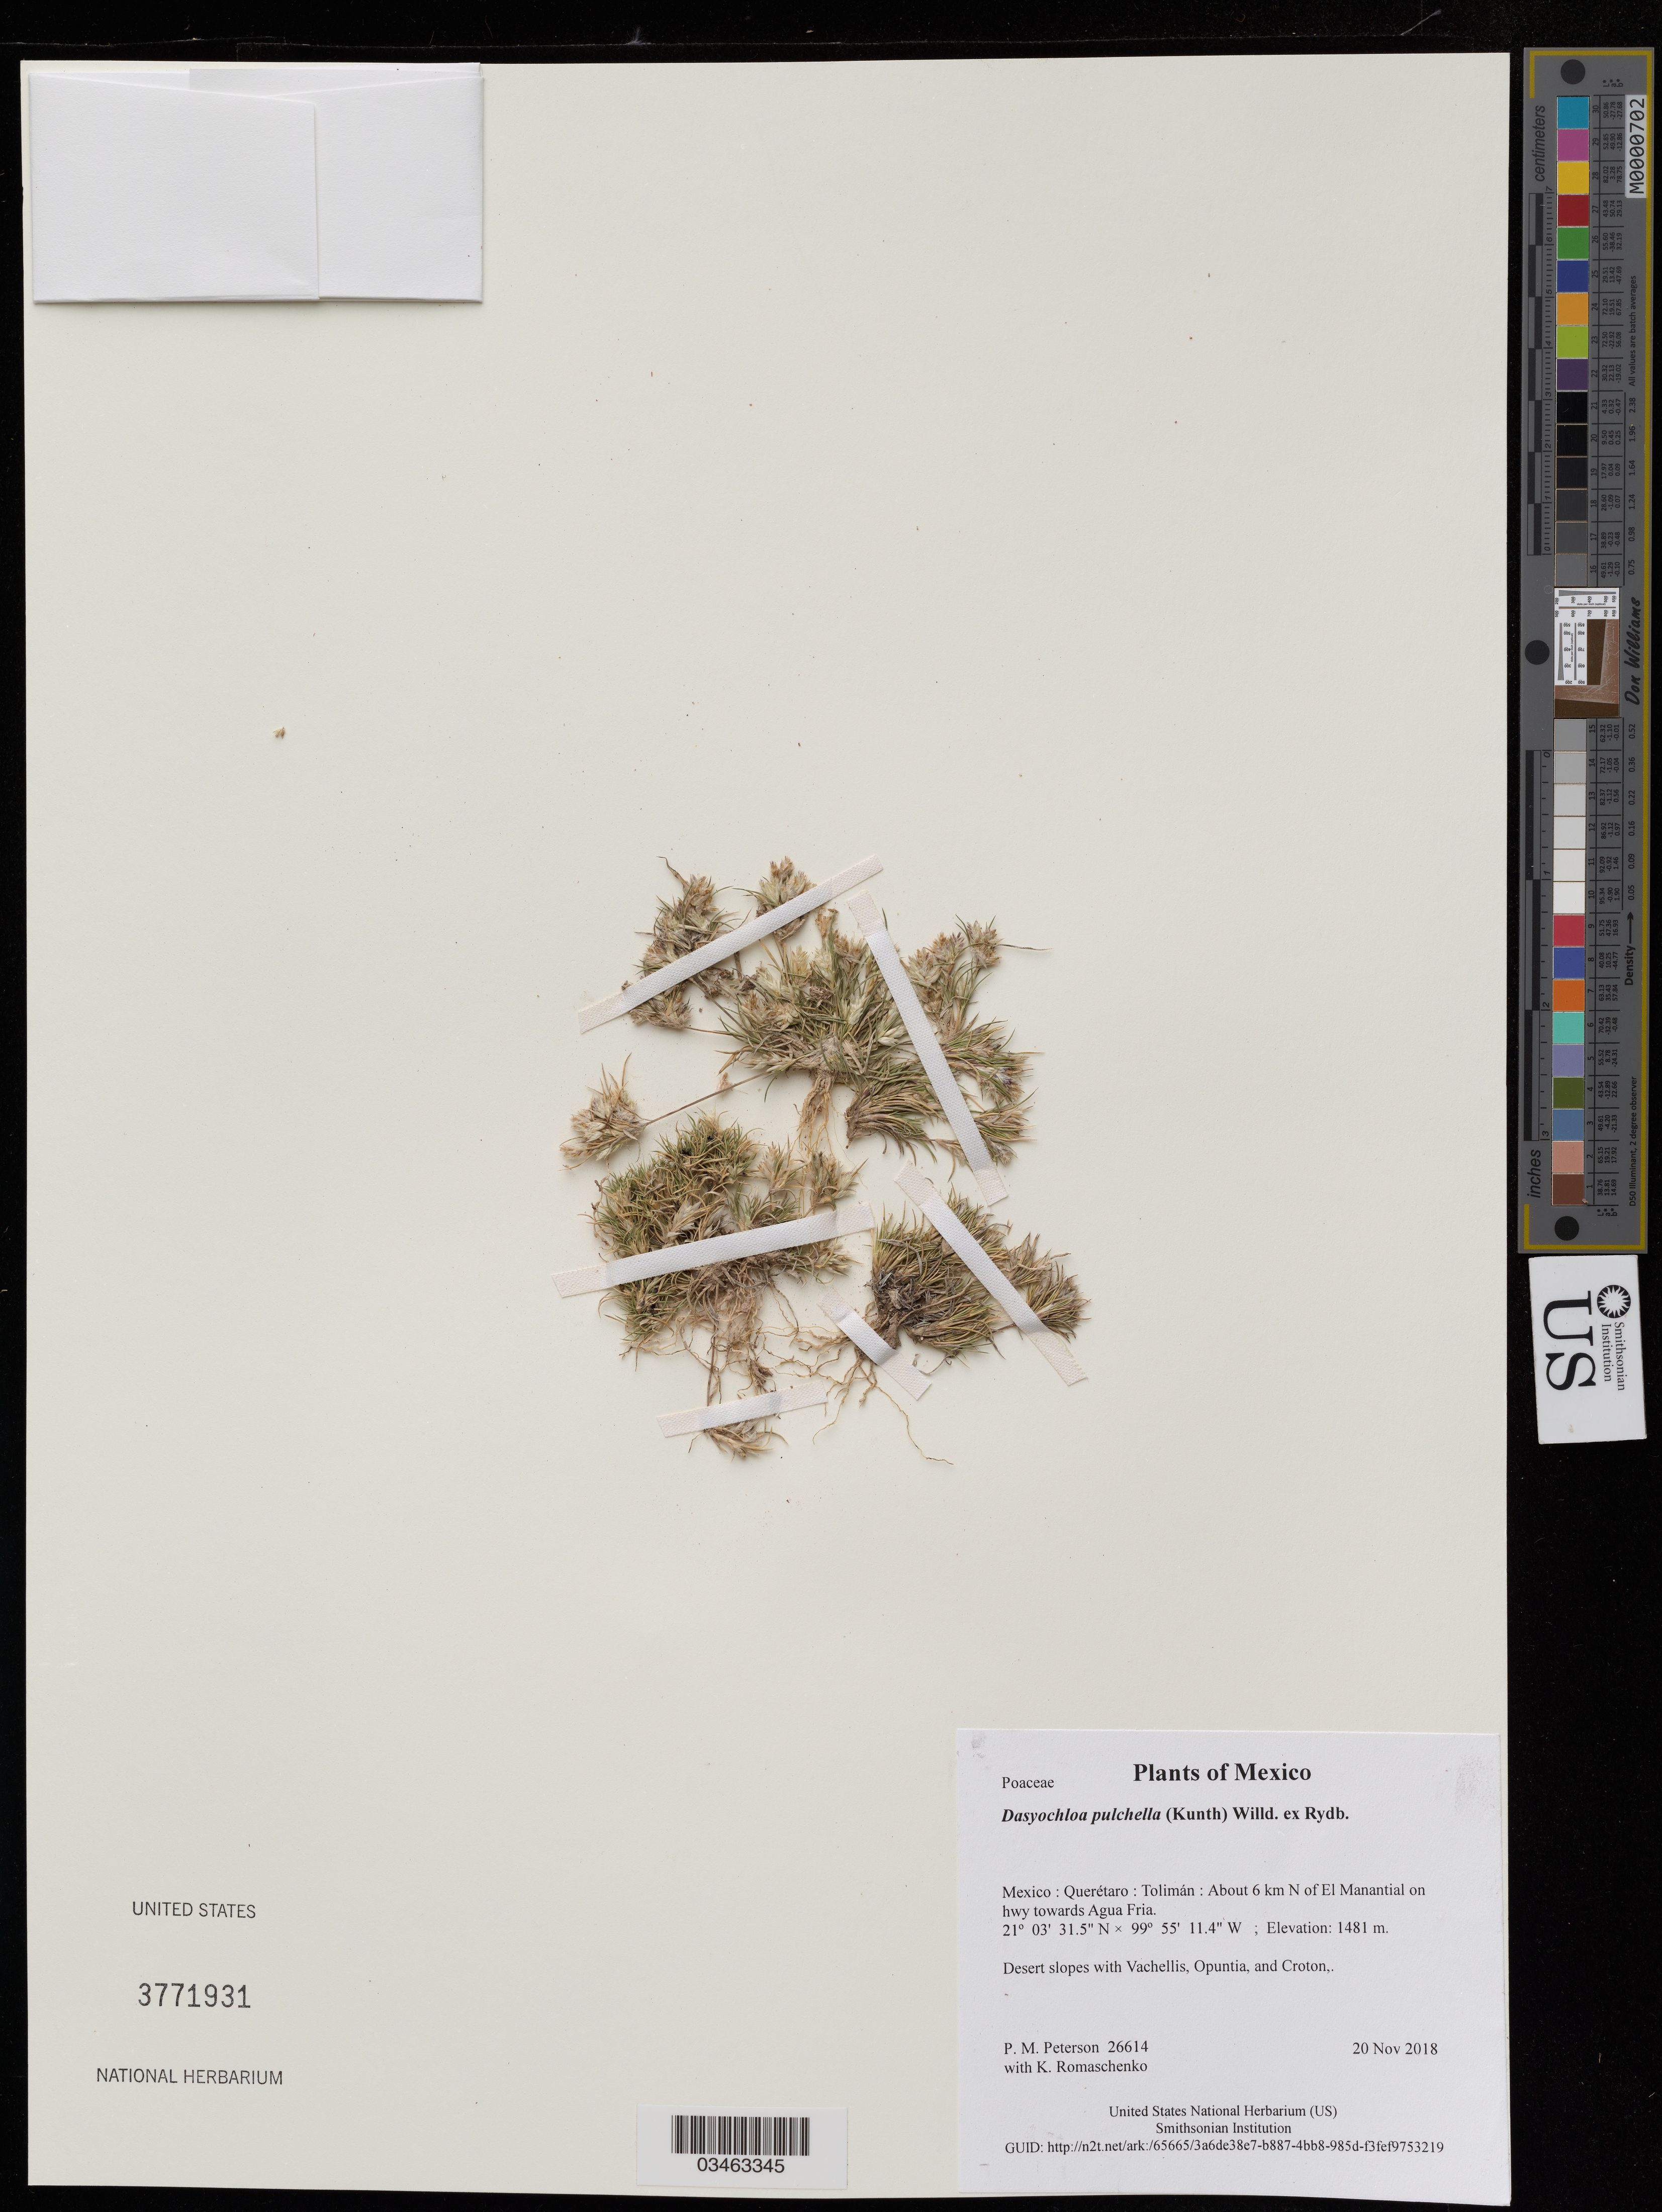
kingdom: Plantae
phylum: Tracheophyta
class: Liliopsida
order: Poales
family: Poaceae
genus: Dasyochloa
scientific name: Dasyochloa pulchella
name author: (Kunth) Willd. ex Rydb.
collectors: P. M. Peterson & K. Romaschenko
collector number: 26614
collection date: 2018-11-20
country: Mexico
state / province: Querétaro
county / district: Tolimán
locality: About 6 km N of El Manantial on hwy towards Agua Fria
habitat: Desert slopes with Vachellis, Opuntia, and Croton,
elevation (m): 1481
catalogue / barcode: US 3771931